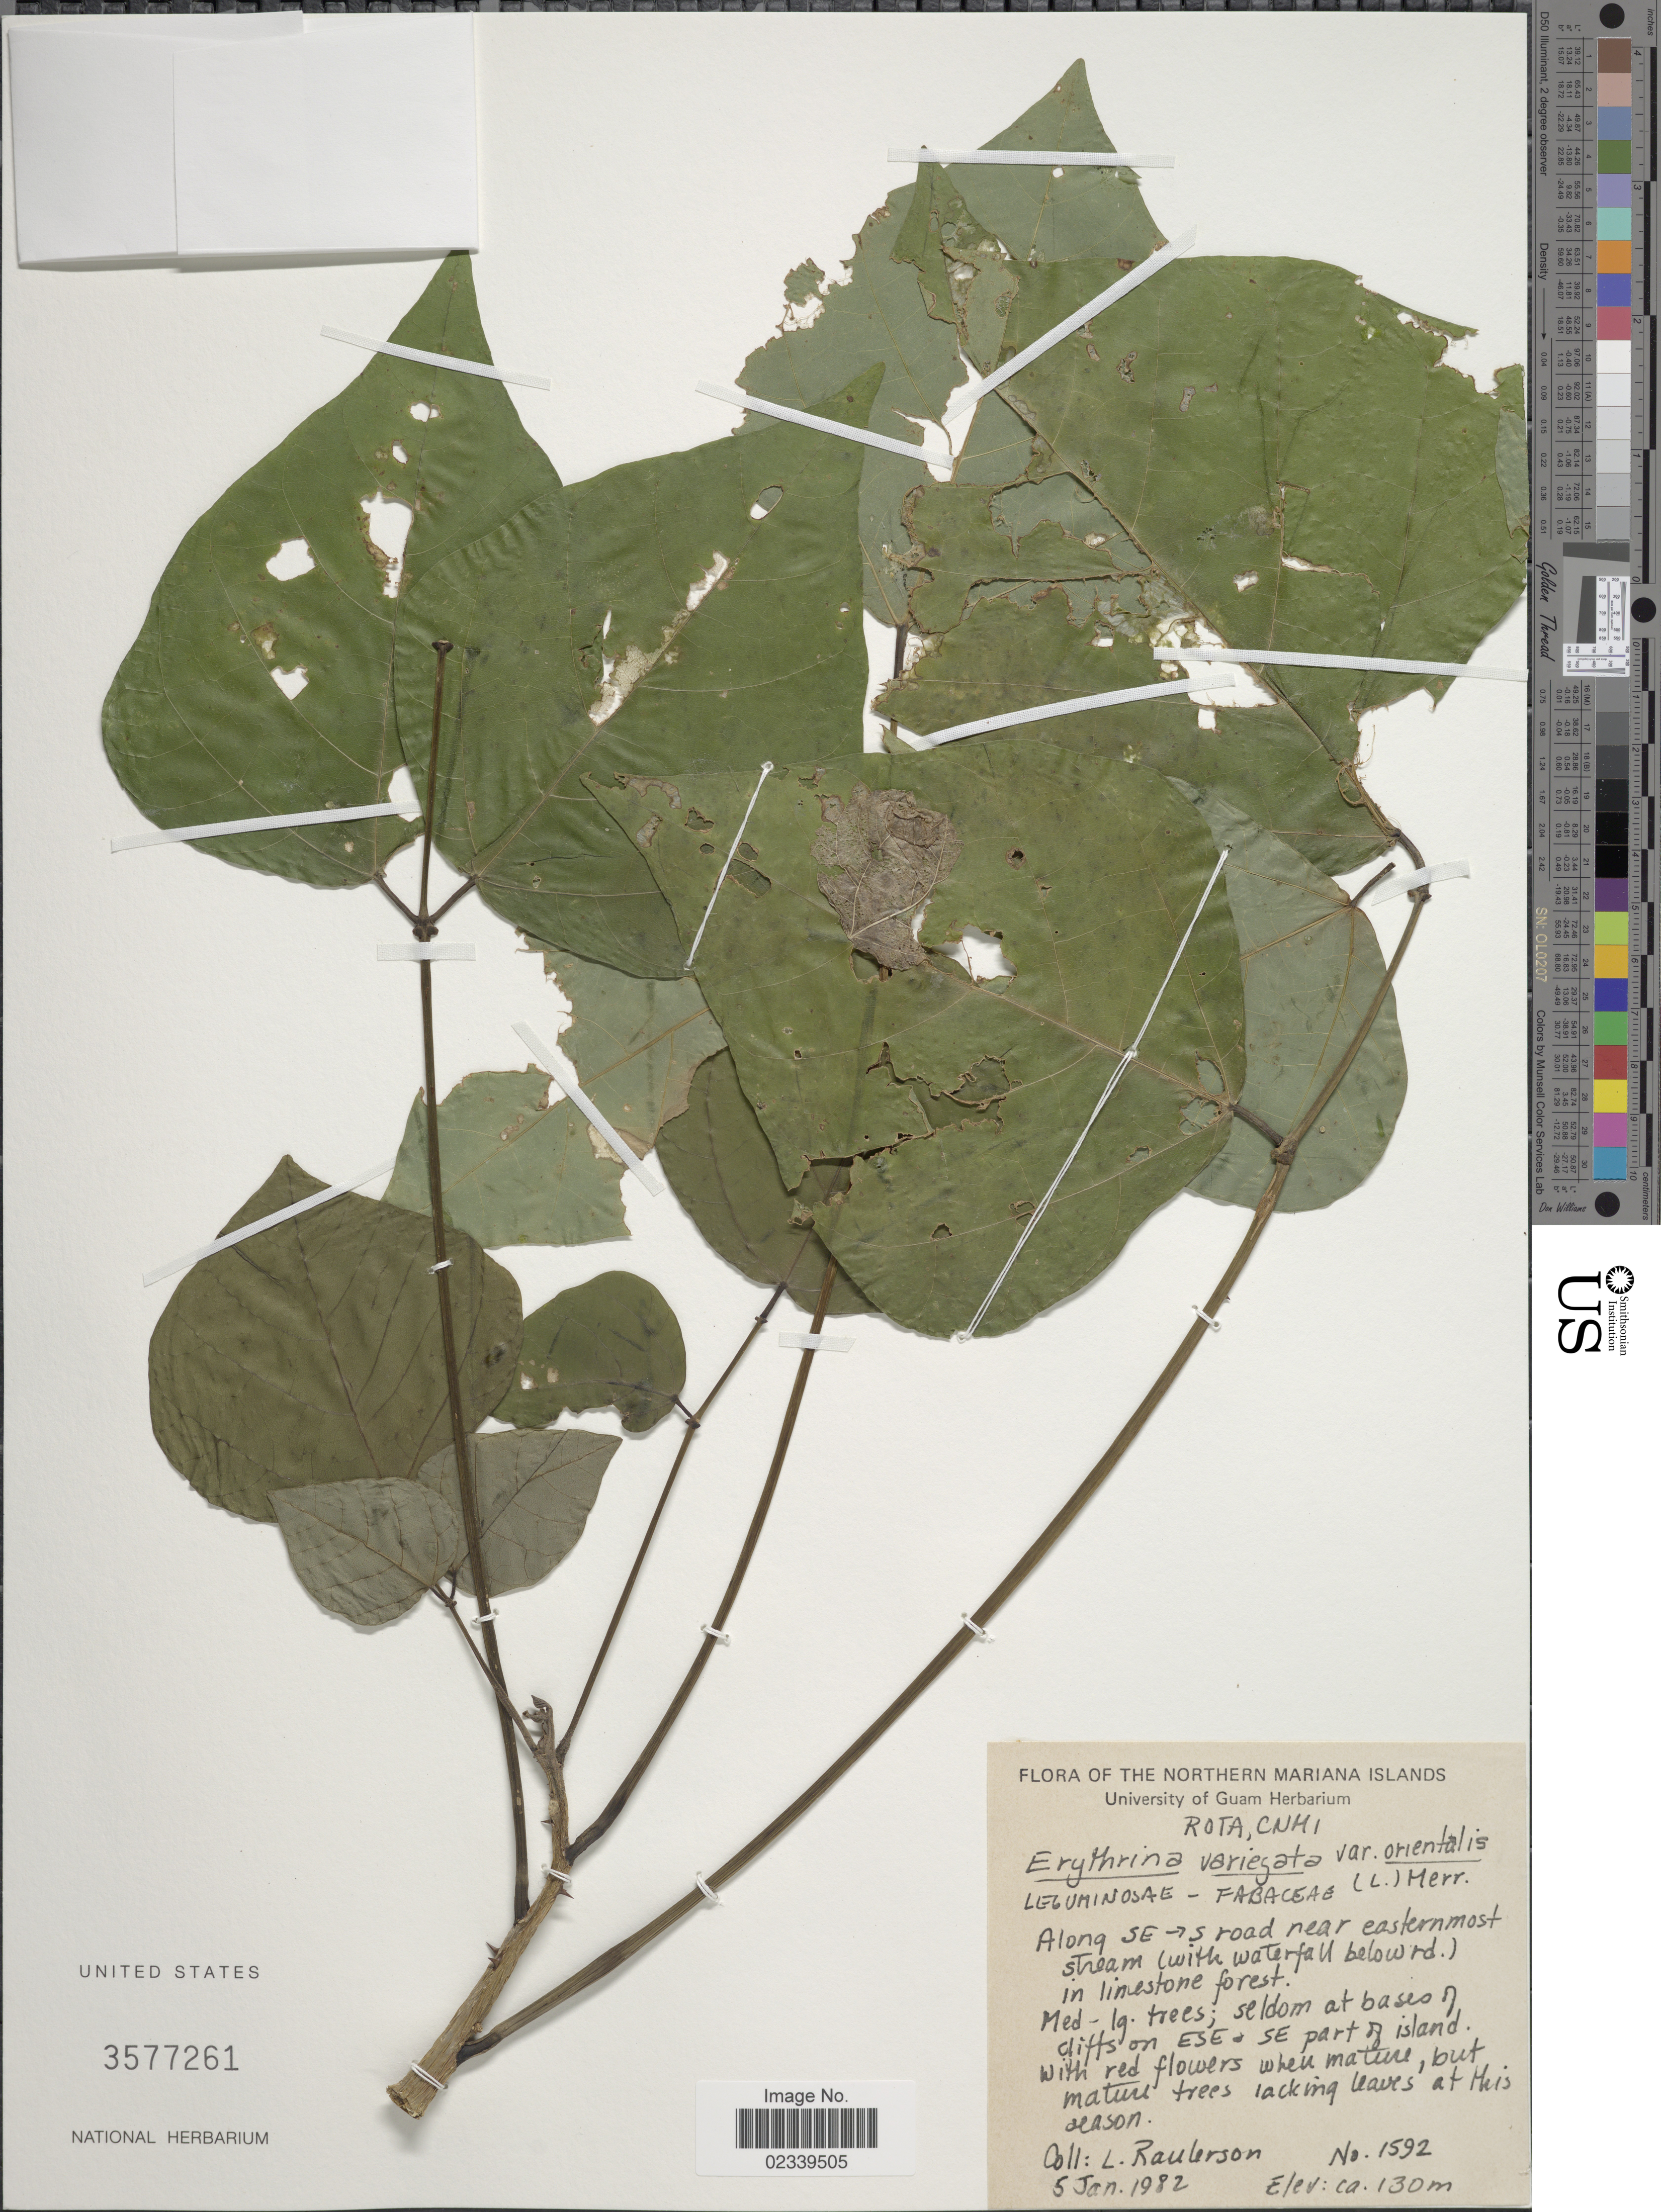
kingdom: Plantae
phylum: Tracheophyta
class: Magnoliopsida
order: Fabales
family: Fabaceae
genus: Erythrina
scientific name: Erythrina variegata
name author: L.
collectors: L. Raulerson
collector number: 1592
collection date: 1982-01-05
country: Northern Mariana Islands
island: Rota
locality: Rota, CNMI, Along SE, S road near eastern most stream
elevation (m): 130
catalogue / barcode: US 3577261